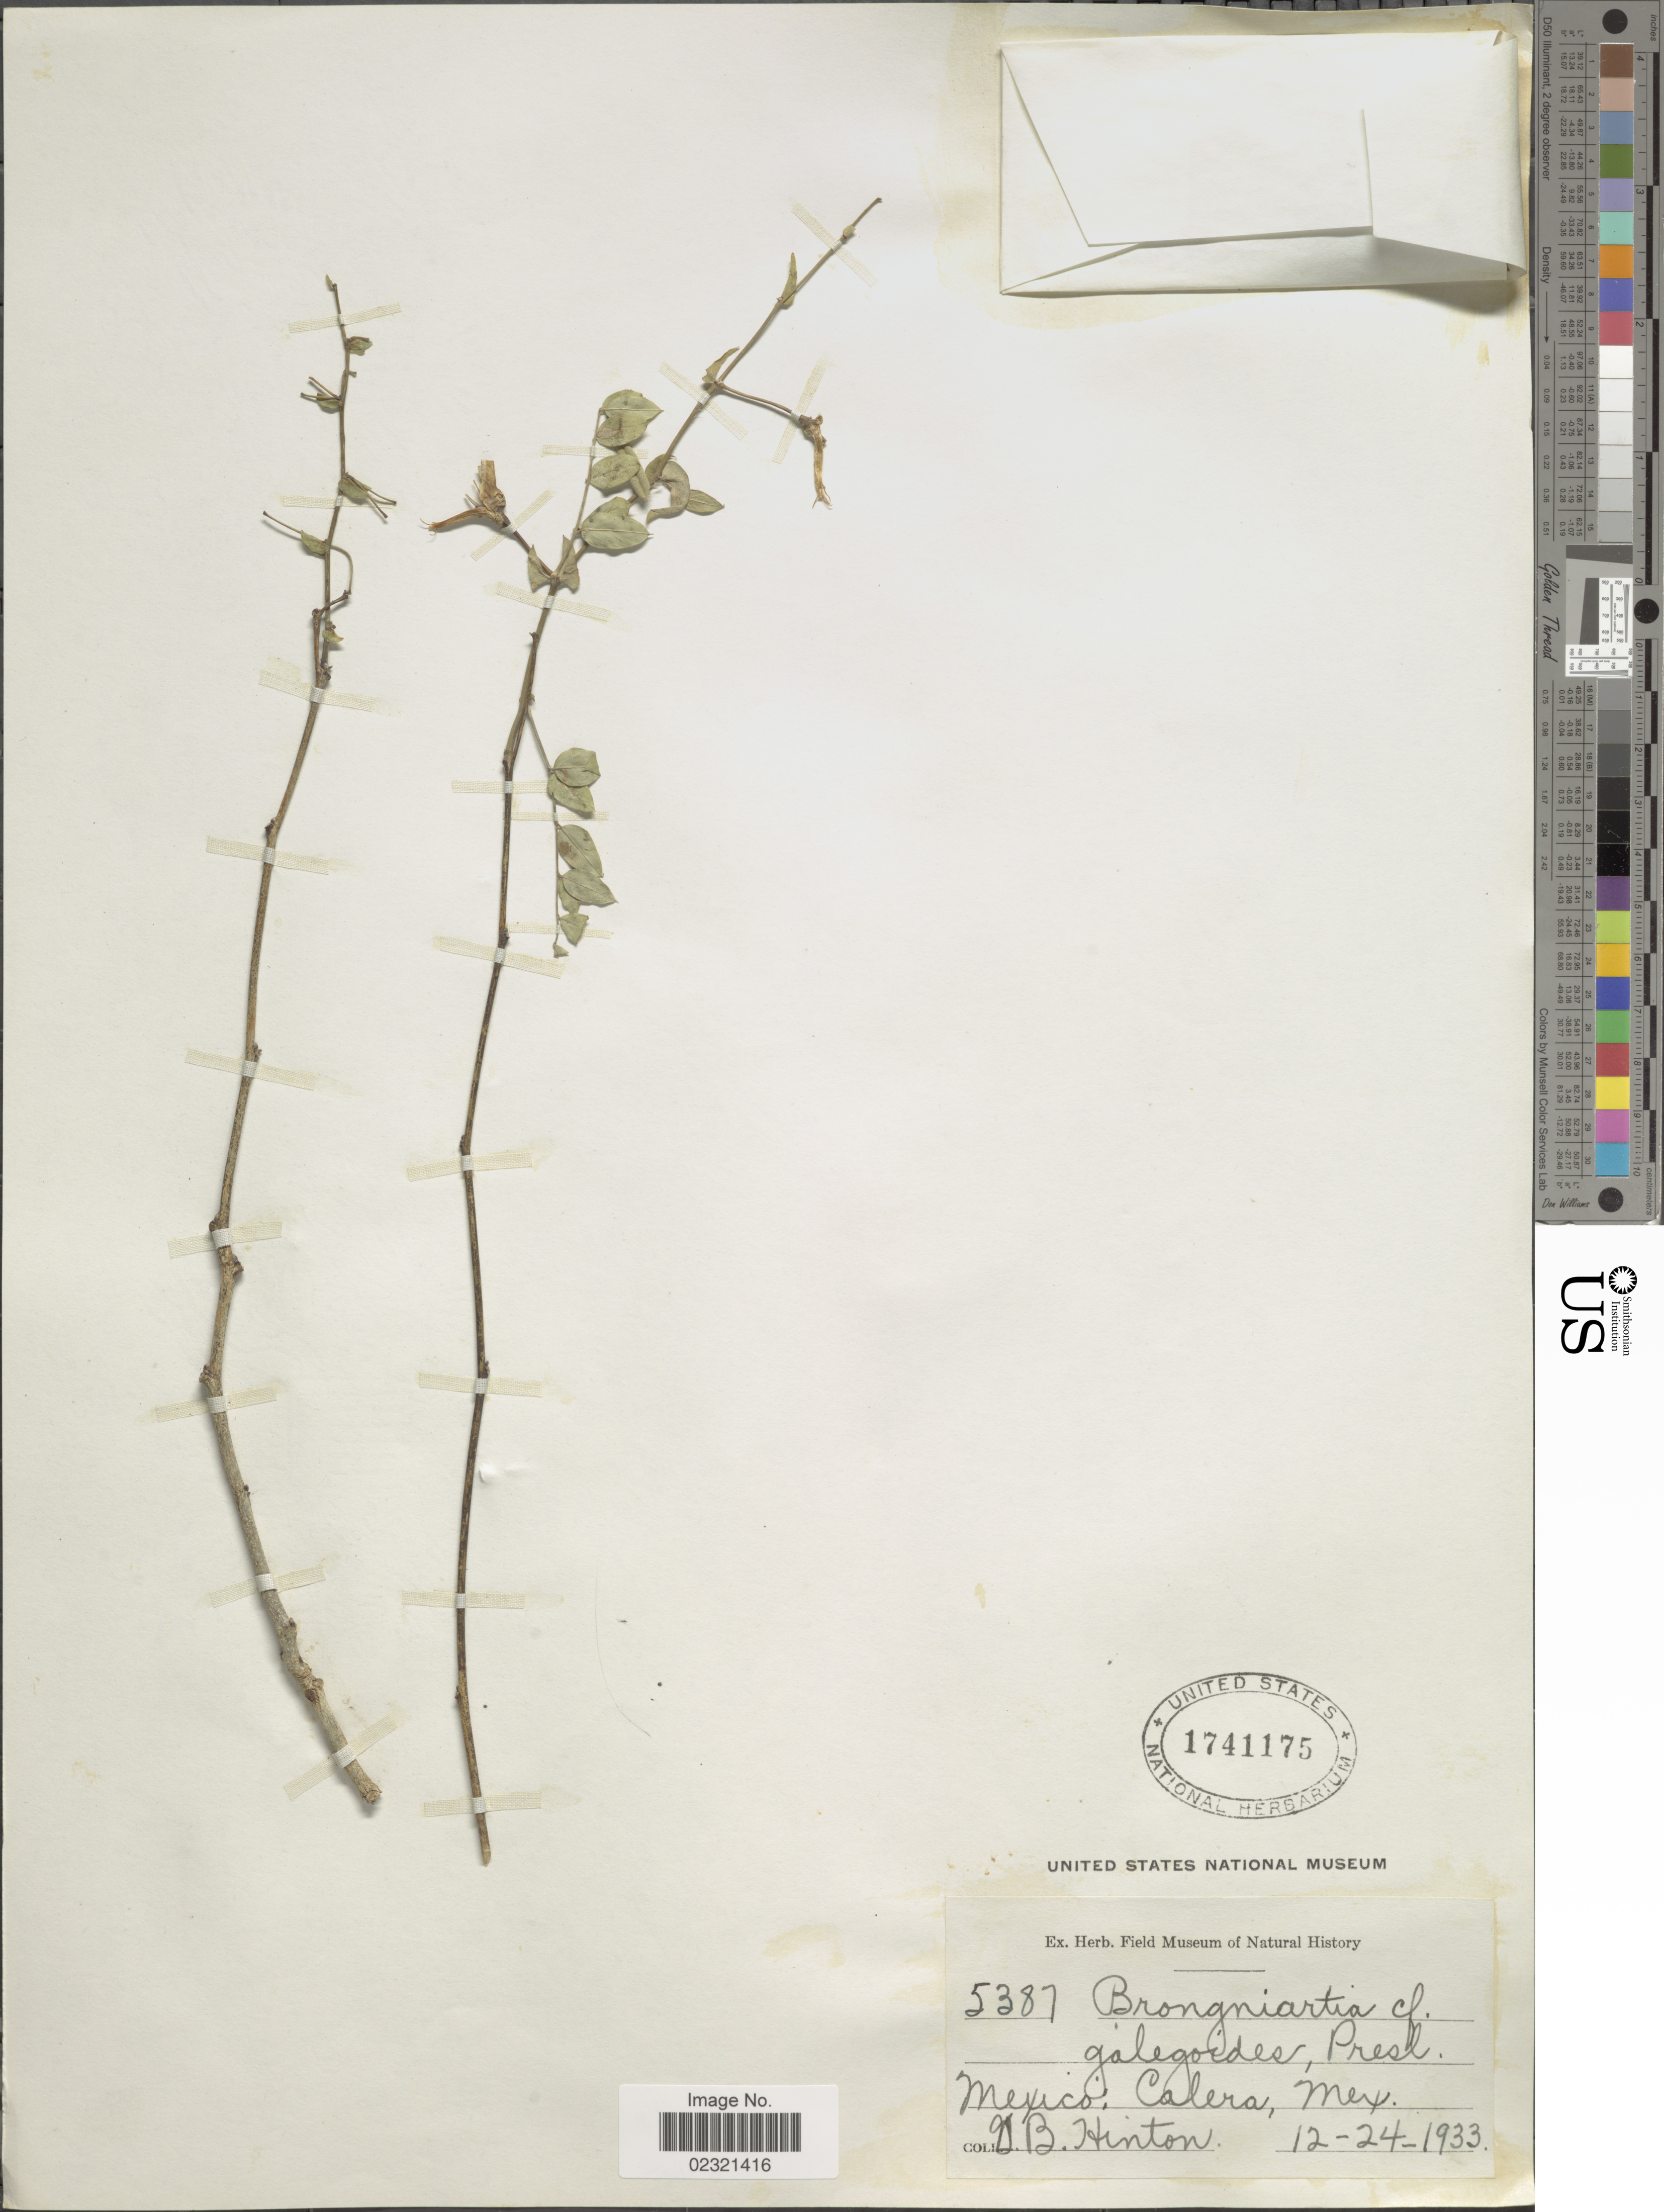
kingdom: Plantae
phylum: Tracheophyta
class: Magnoliopsida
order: Fabales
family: Fabaceae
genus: Brongniartia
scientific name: Brongniartia podalyrioides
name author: Kunth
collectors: G. B. Hinton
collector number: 5387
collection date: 1933-12-24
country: Mexico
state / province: México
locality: Calera, Mex.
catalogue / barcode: US 1741175